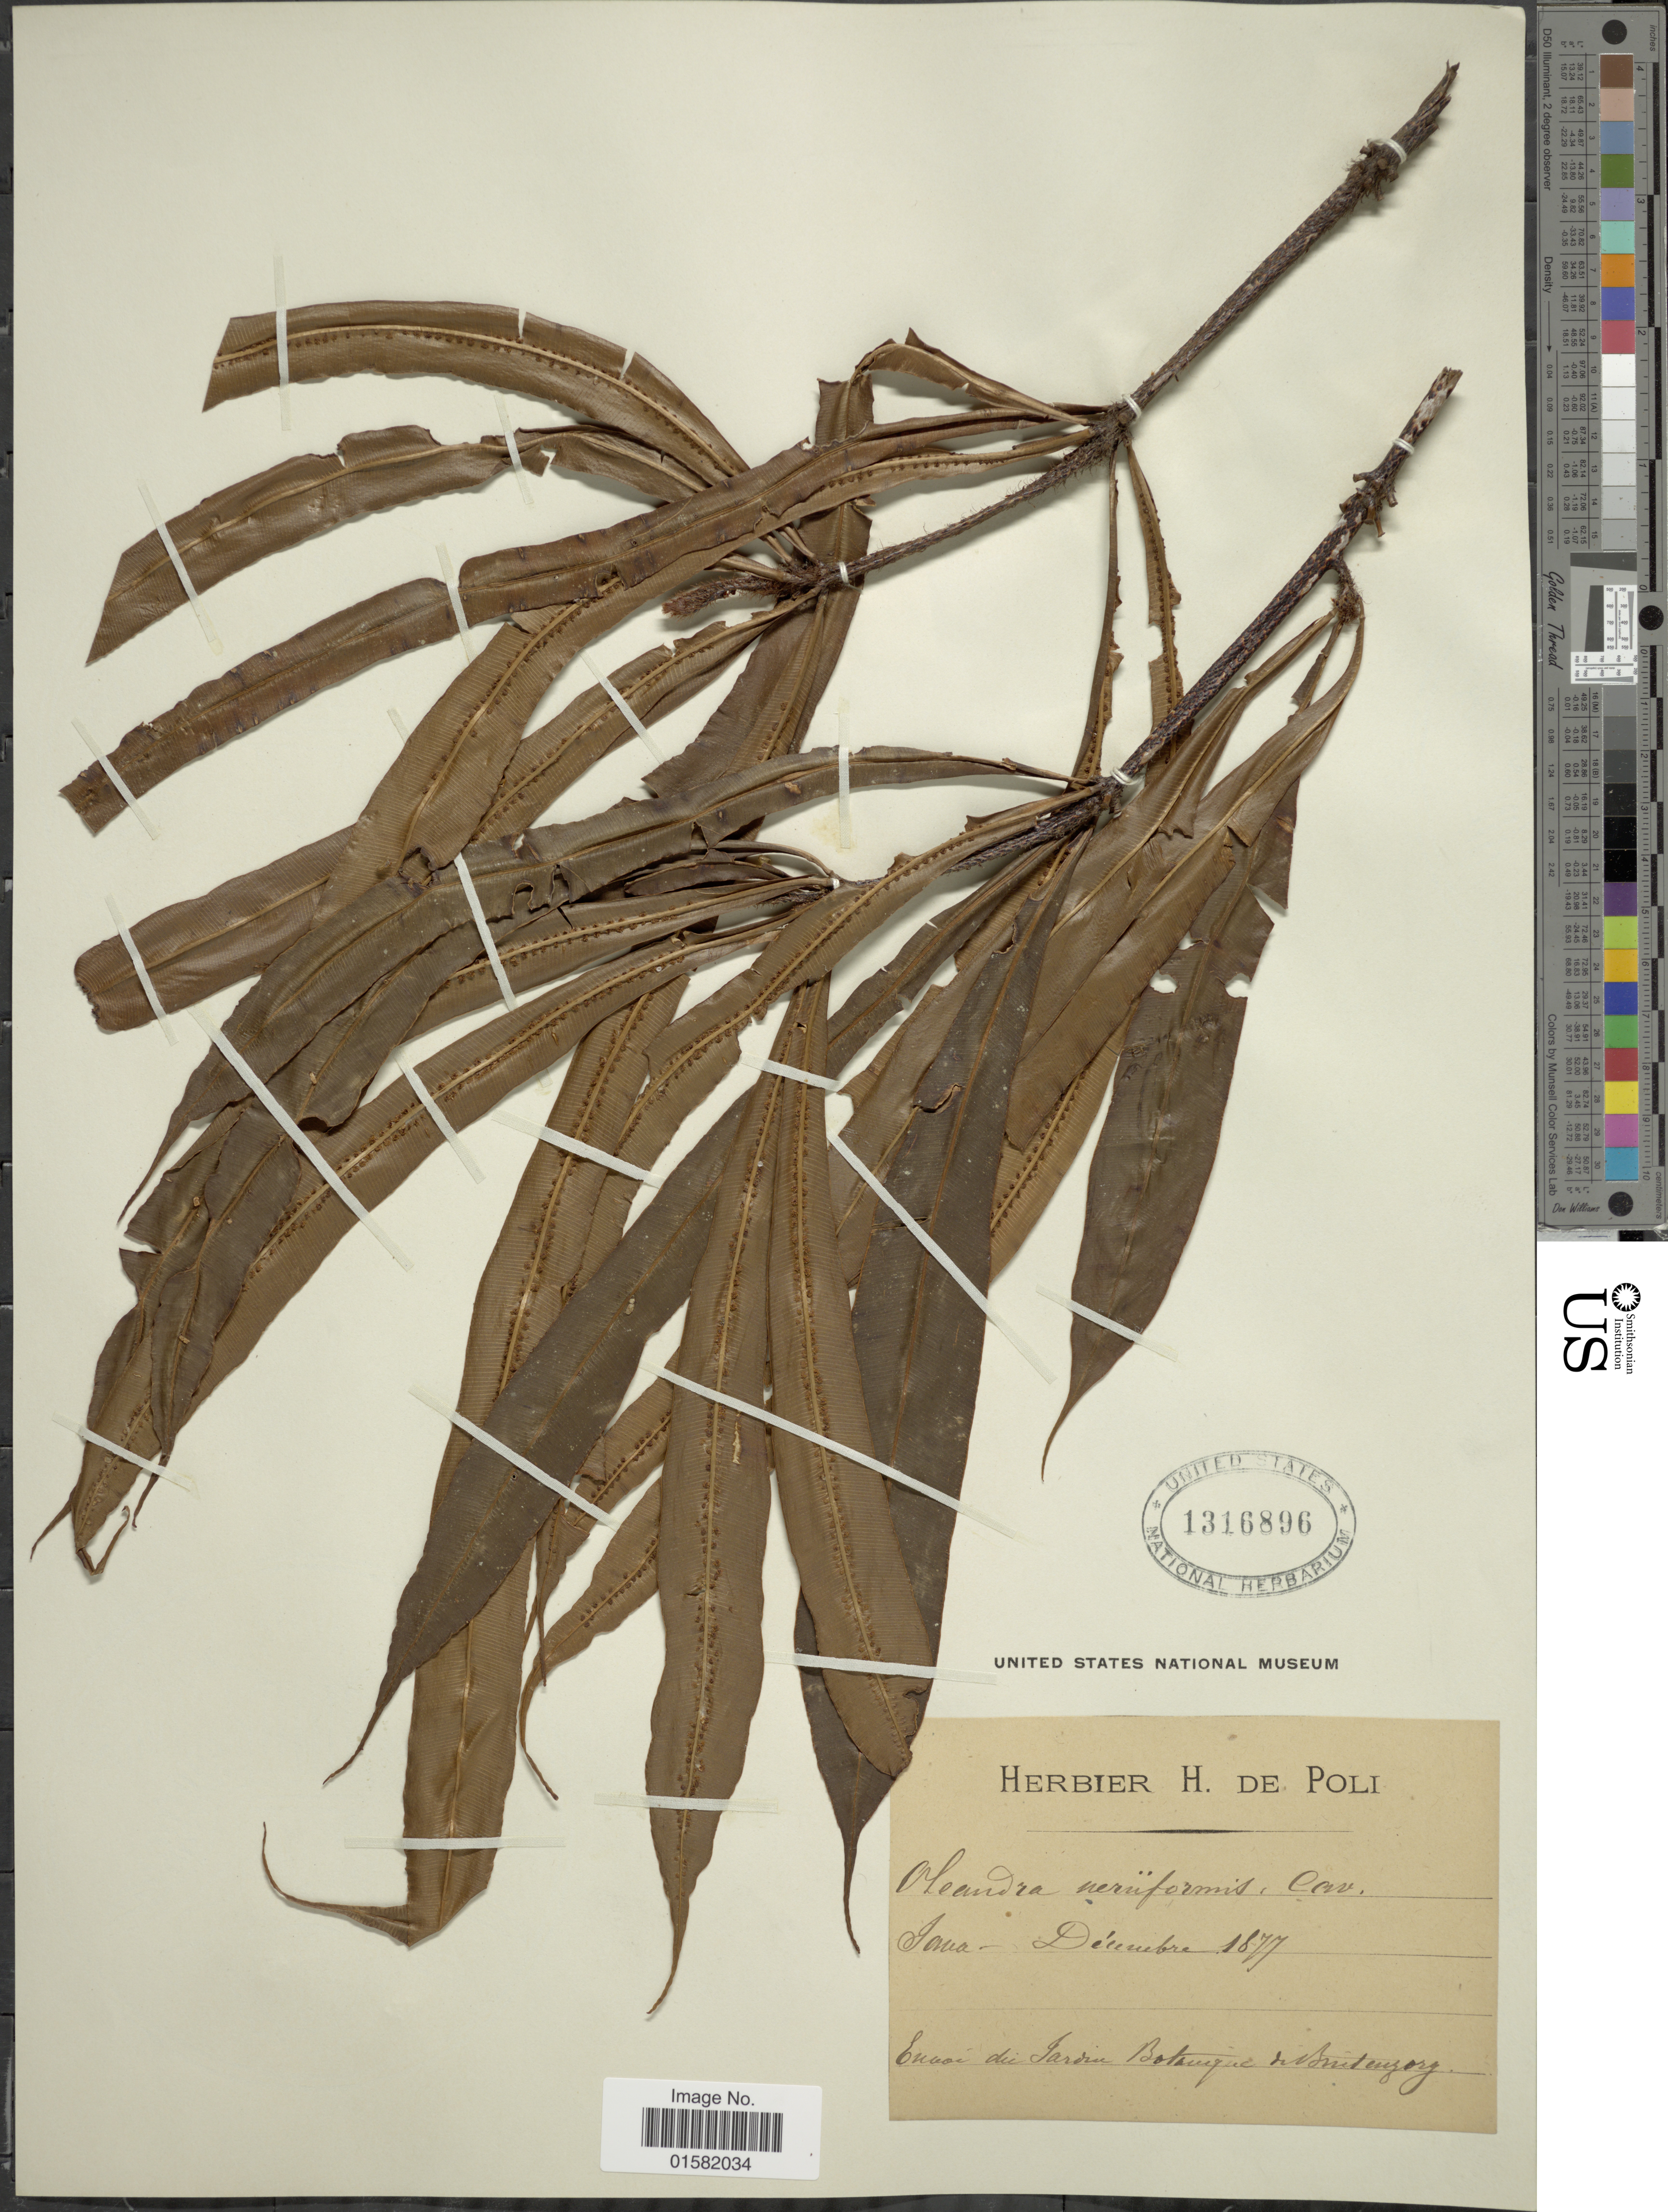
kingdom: Plantae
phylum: Tracheophyta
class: Polypodiopsida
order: Polypodiales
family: Oleandraceae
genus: Oleandra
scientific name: Oleandra neriiformis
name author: Cav.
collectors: ex herb. H. De Poli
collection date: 1877-12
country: Indonesia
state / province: Java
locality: Java: Enuai du Jardin Botanque uBuitenzorg. [interpreted]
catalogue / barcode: US 1316896